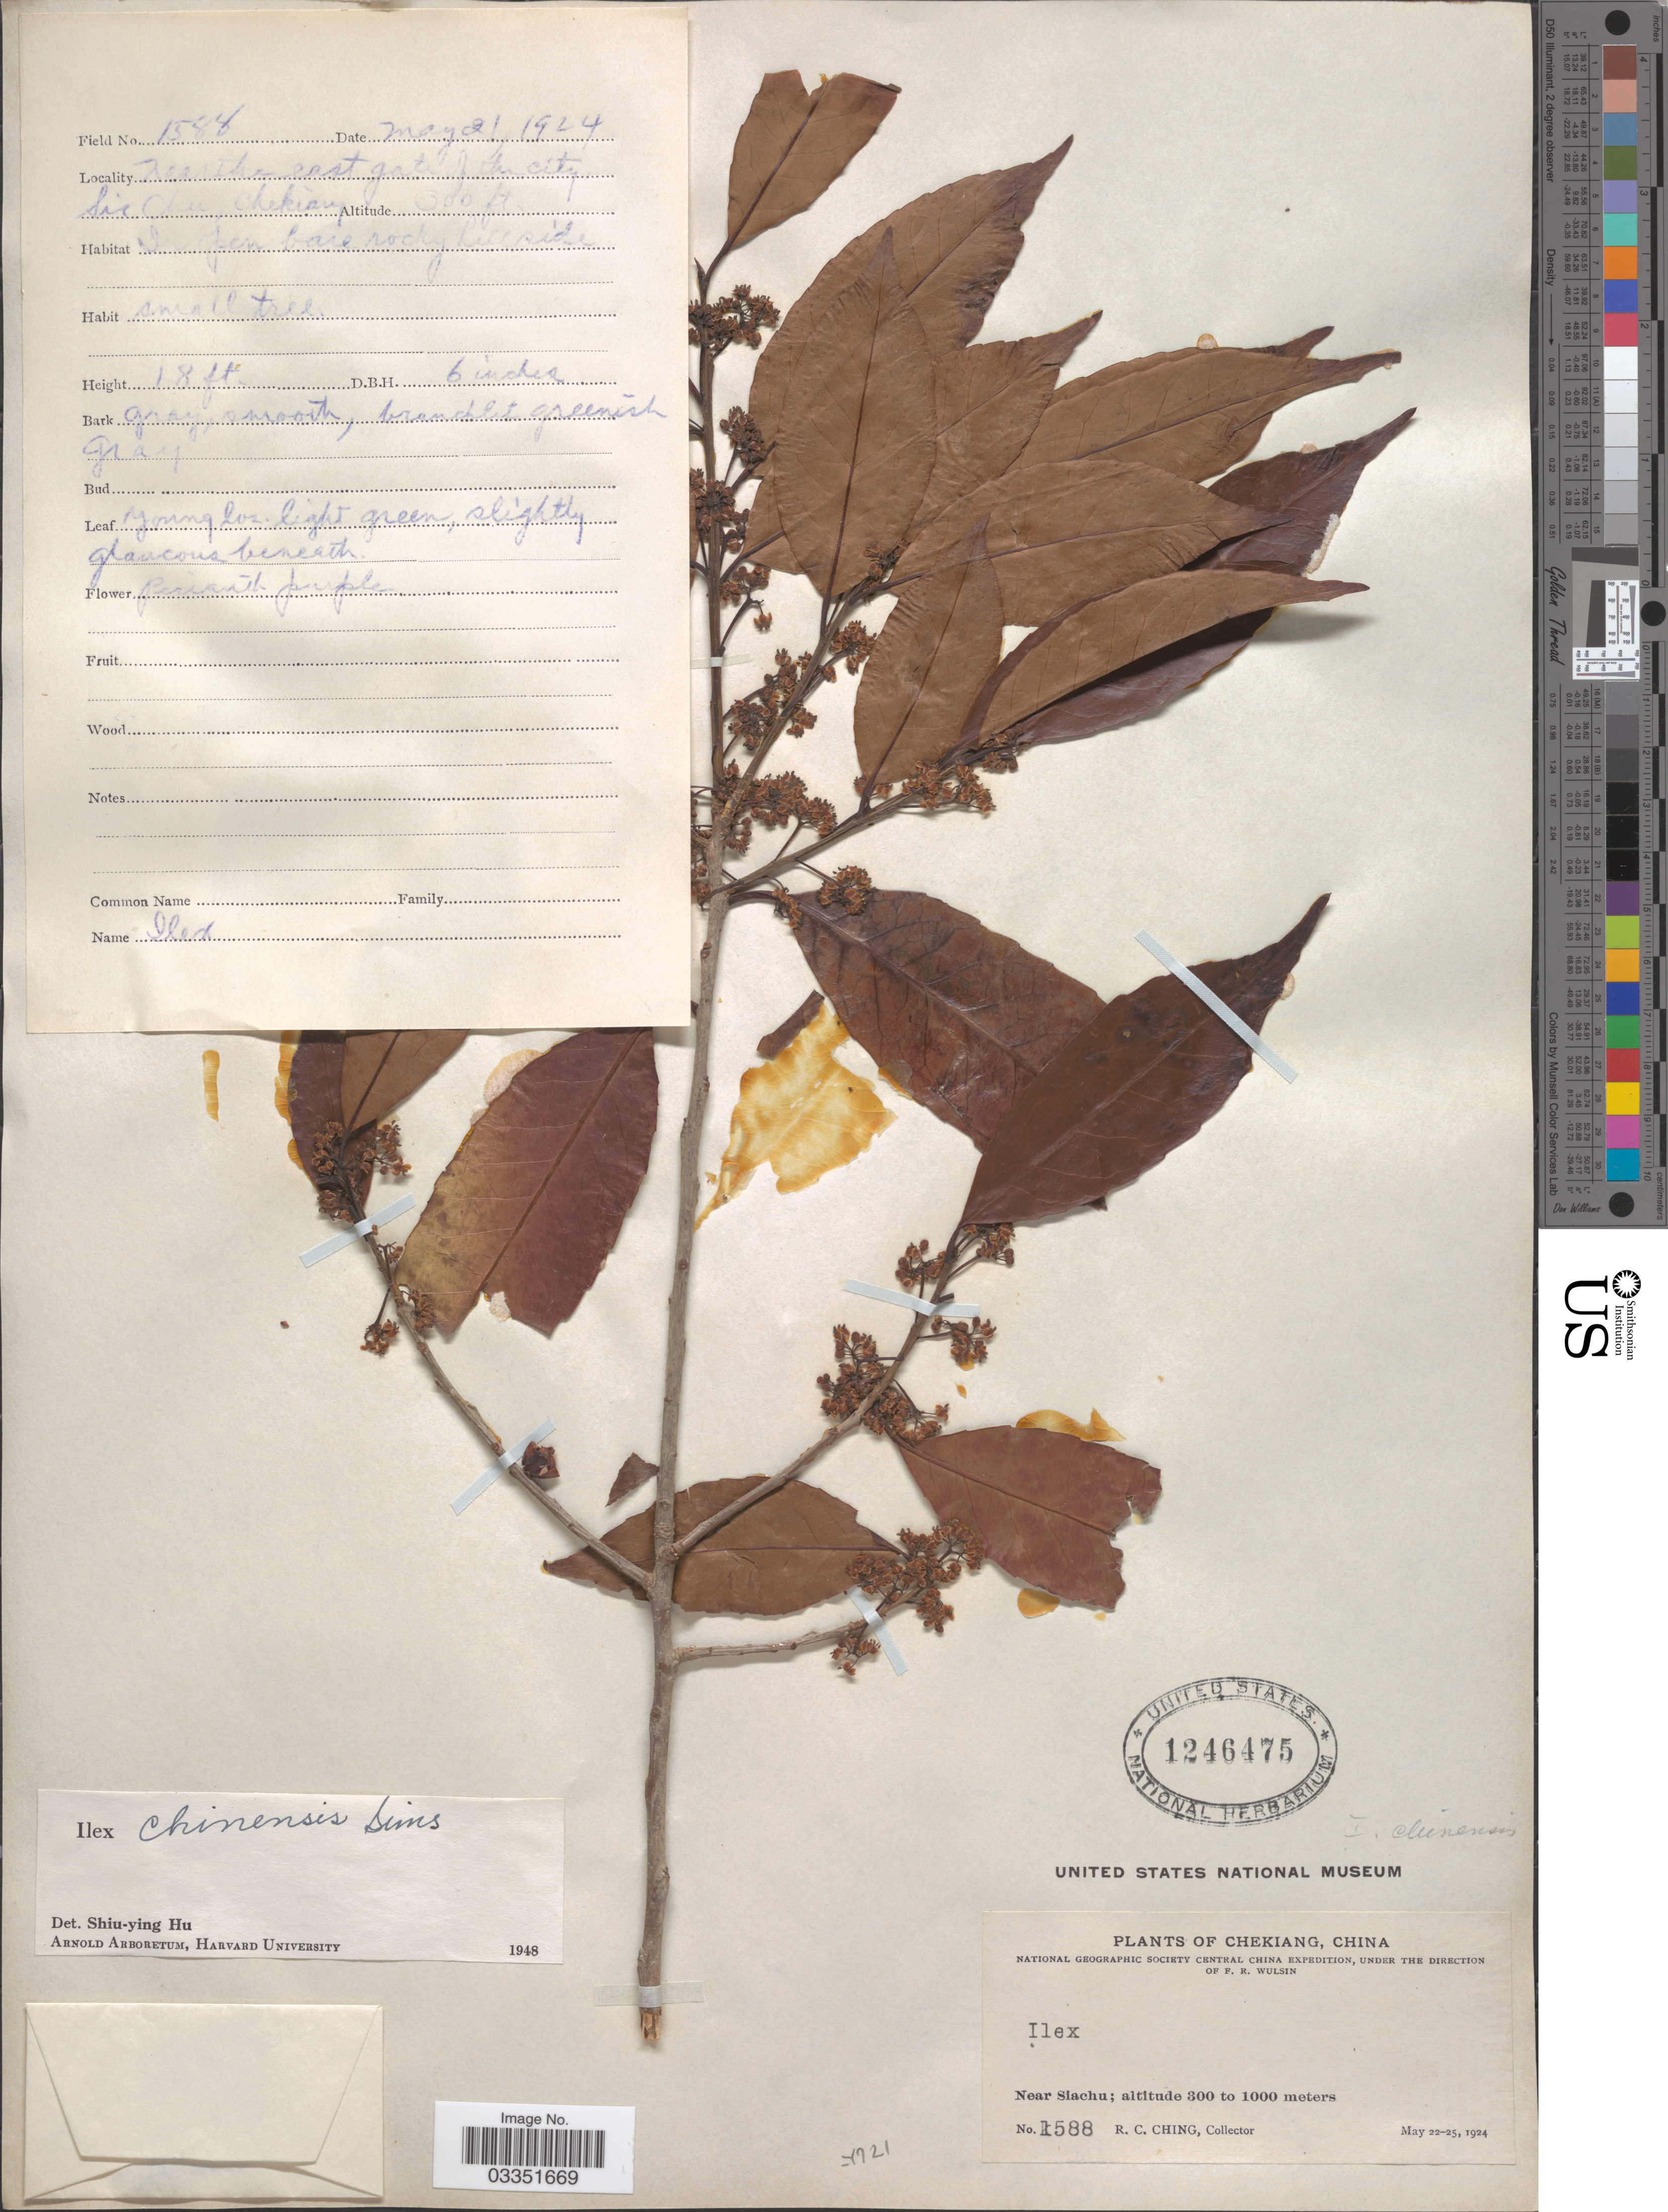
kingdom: Plantae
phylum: Tracheophyta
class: Magnoliopsida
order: Aquifoliales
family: Aquifoliaceae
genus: Ilex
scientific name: Ilex chinensis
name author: Sims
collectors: R. C. Ching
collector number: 1588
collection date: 1924-05-21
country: China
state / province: Zhejiang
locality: Chekiang. Near Siachu. Near the east gate of the city Sia Chu, Chekiang.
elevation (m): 91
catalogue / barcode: US 1246475